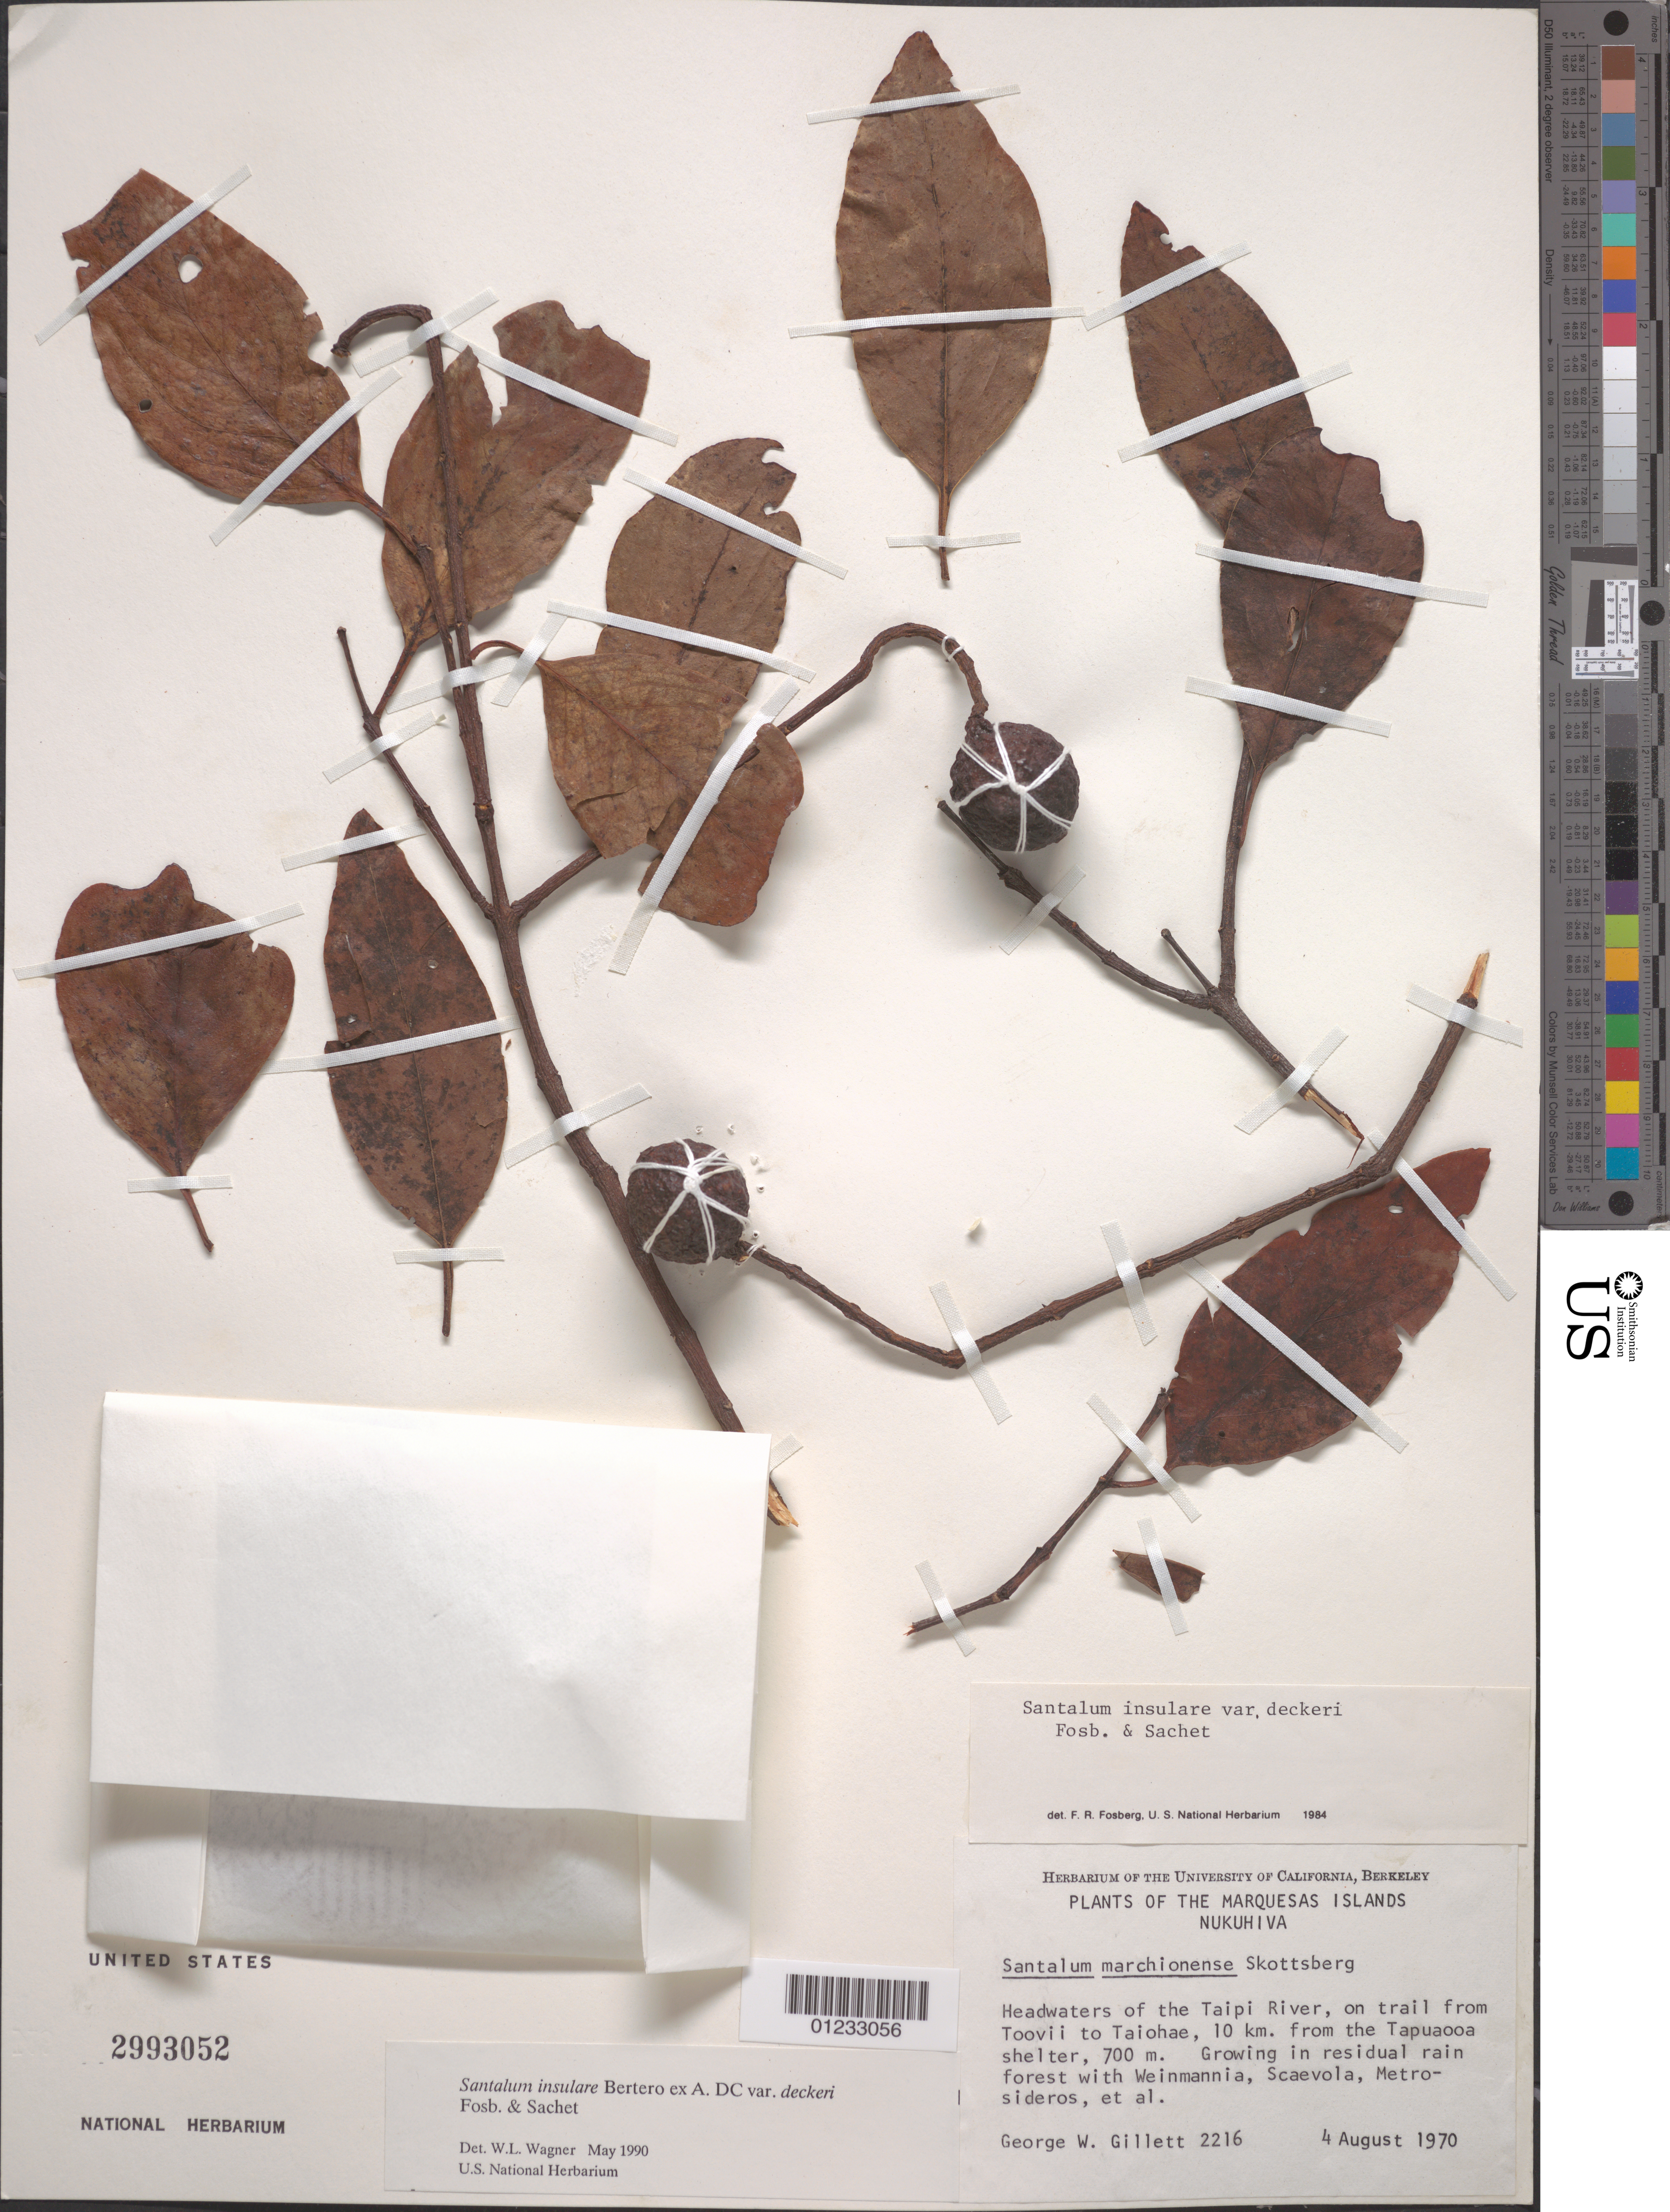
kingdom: Plantae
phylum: Tracheophyta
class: Magnoliopsida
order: Santalales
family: Santalaceae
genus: Santalum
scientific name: Santalum insulare var. marchionense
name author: (Skottsb.) Skottsb.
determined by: Wagner, W. L., (BOT), Smithsonian Institution - National Museum of Natural History (UNITED STATES)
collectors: G. Gillett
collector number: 2216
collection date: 1970-08-04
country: French Polynesia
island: Nuku Hiva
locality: headwaters of the Taipi River, on trail from Toovii to Taiohae, 10 km from the Tapuaooa shelter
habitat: Residual rain forest with Weinmannia, Scaevola, Metrosideros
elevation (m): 700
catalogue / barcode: US 2993052